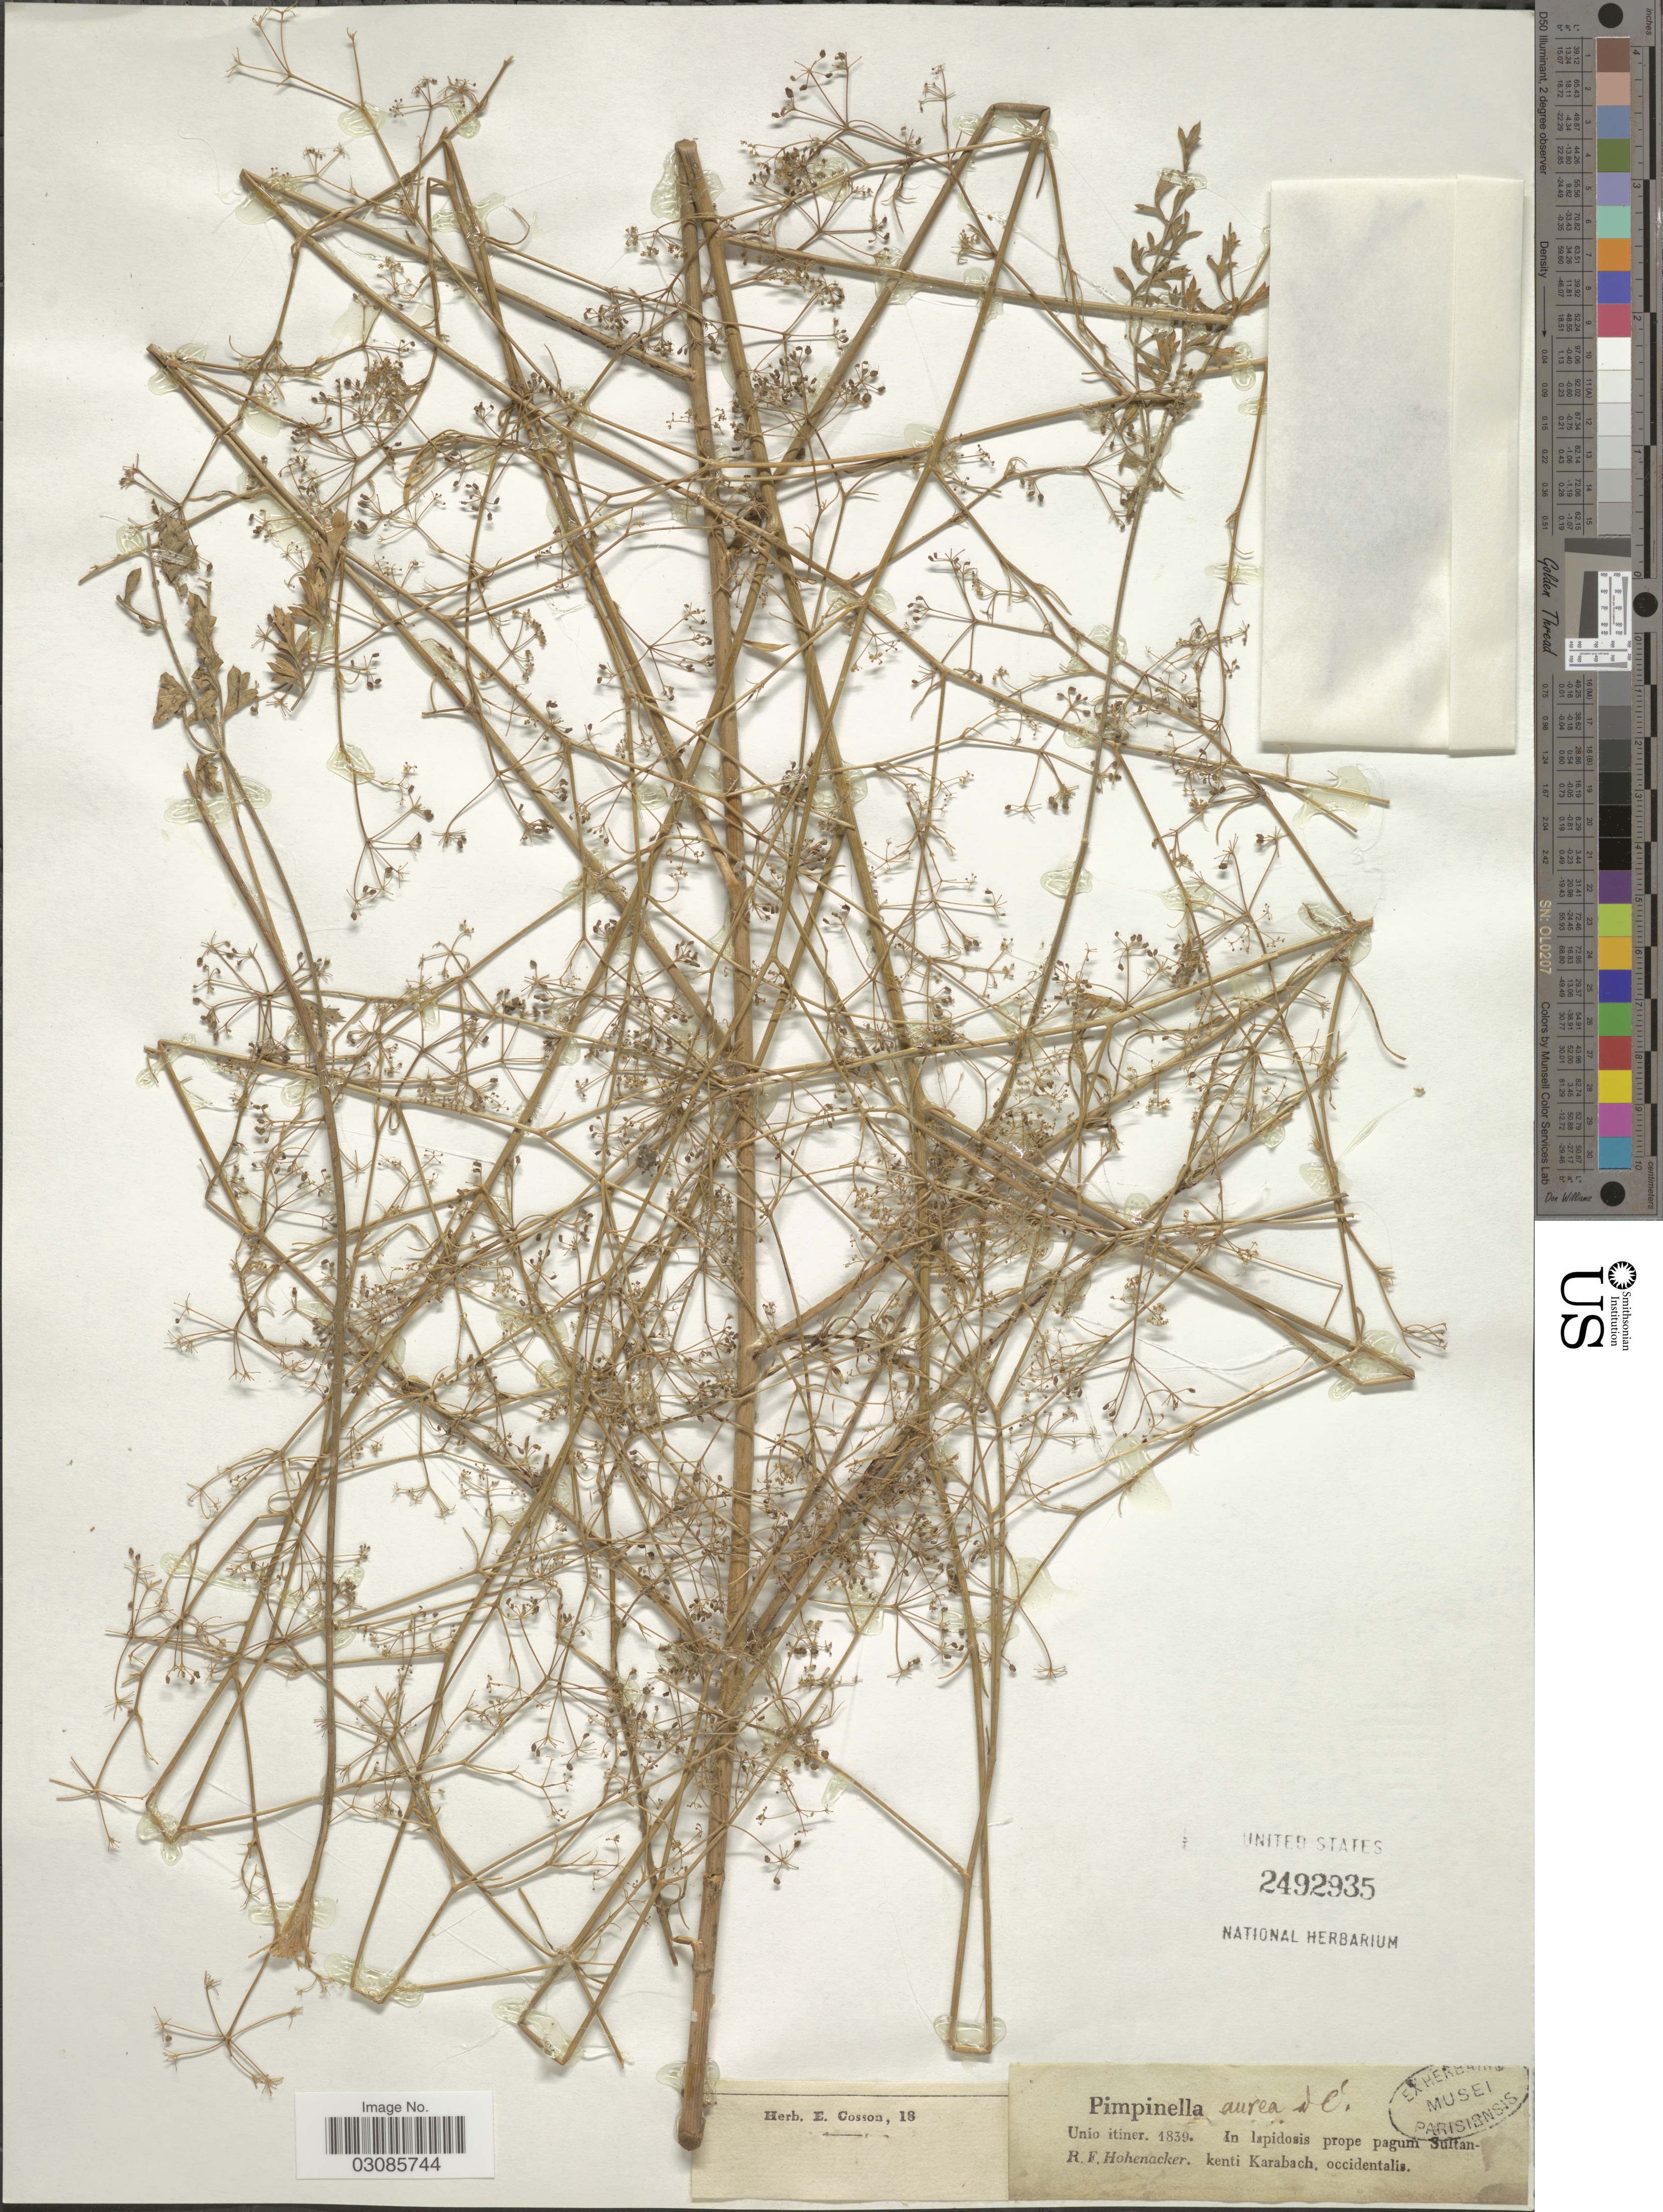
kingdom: Plantae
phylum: Tracheophyta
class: Magnoliopsida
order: Apiales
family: Apiaceae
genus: Pimpinella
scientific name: Pimpinella aurea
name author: DC.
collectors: R. F. Hohenacker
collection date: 1839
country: Armenia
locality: In lapidosis prope pagum Sultankenti Karabach, occidentalis.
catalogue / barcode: US 2492935